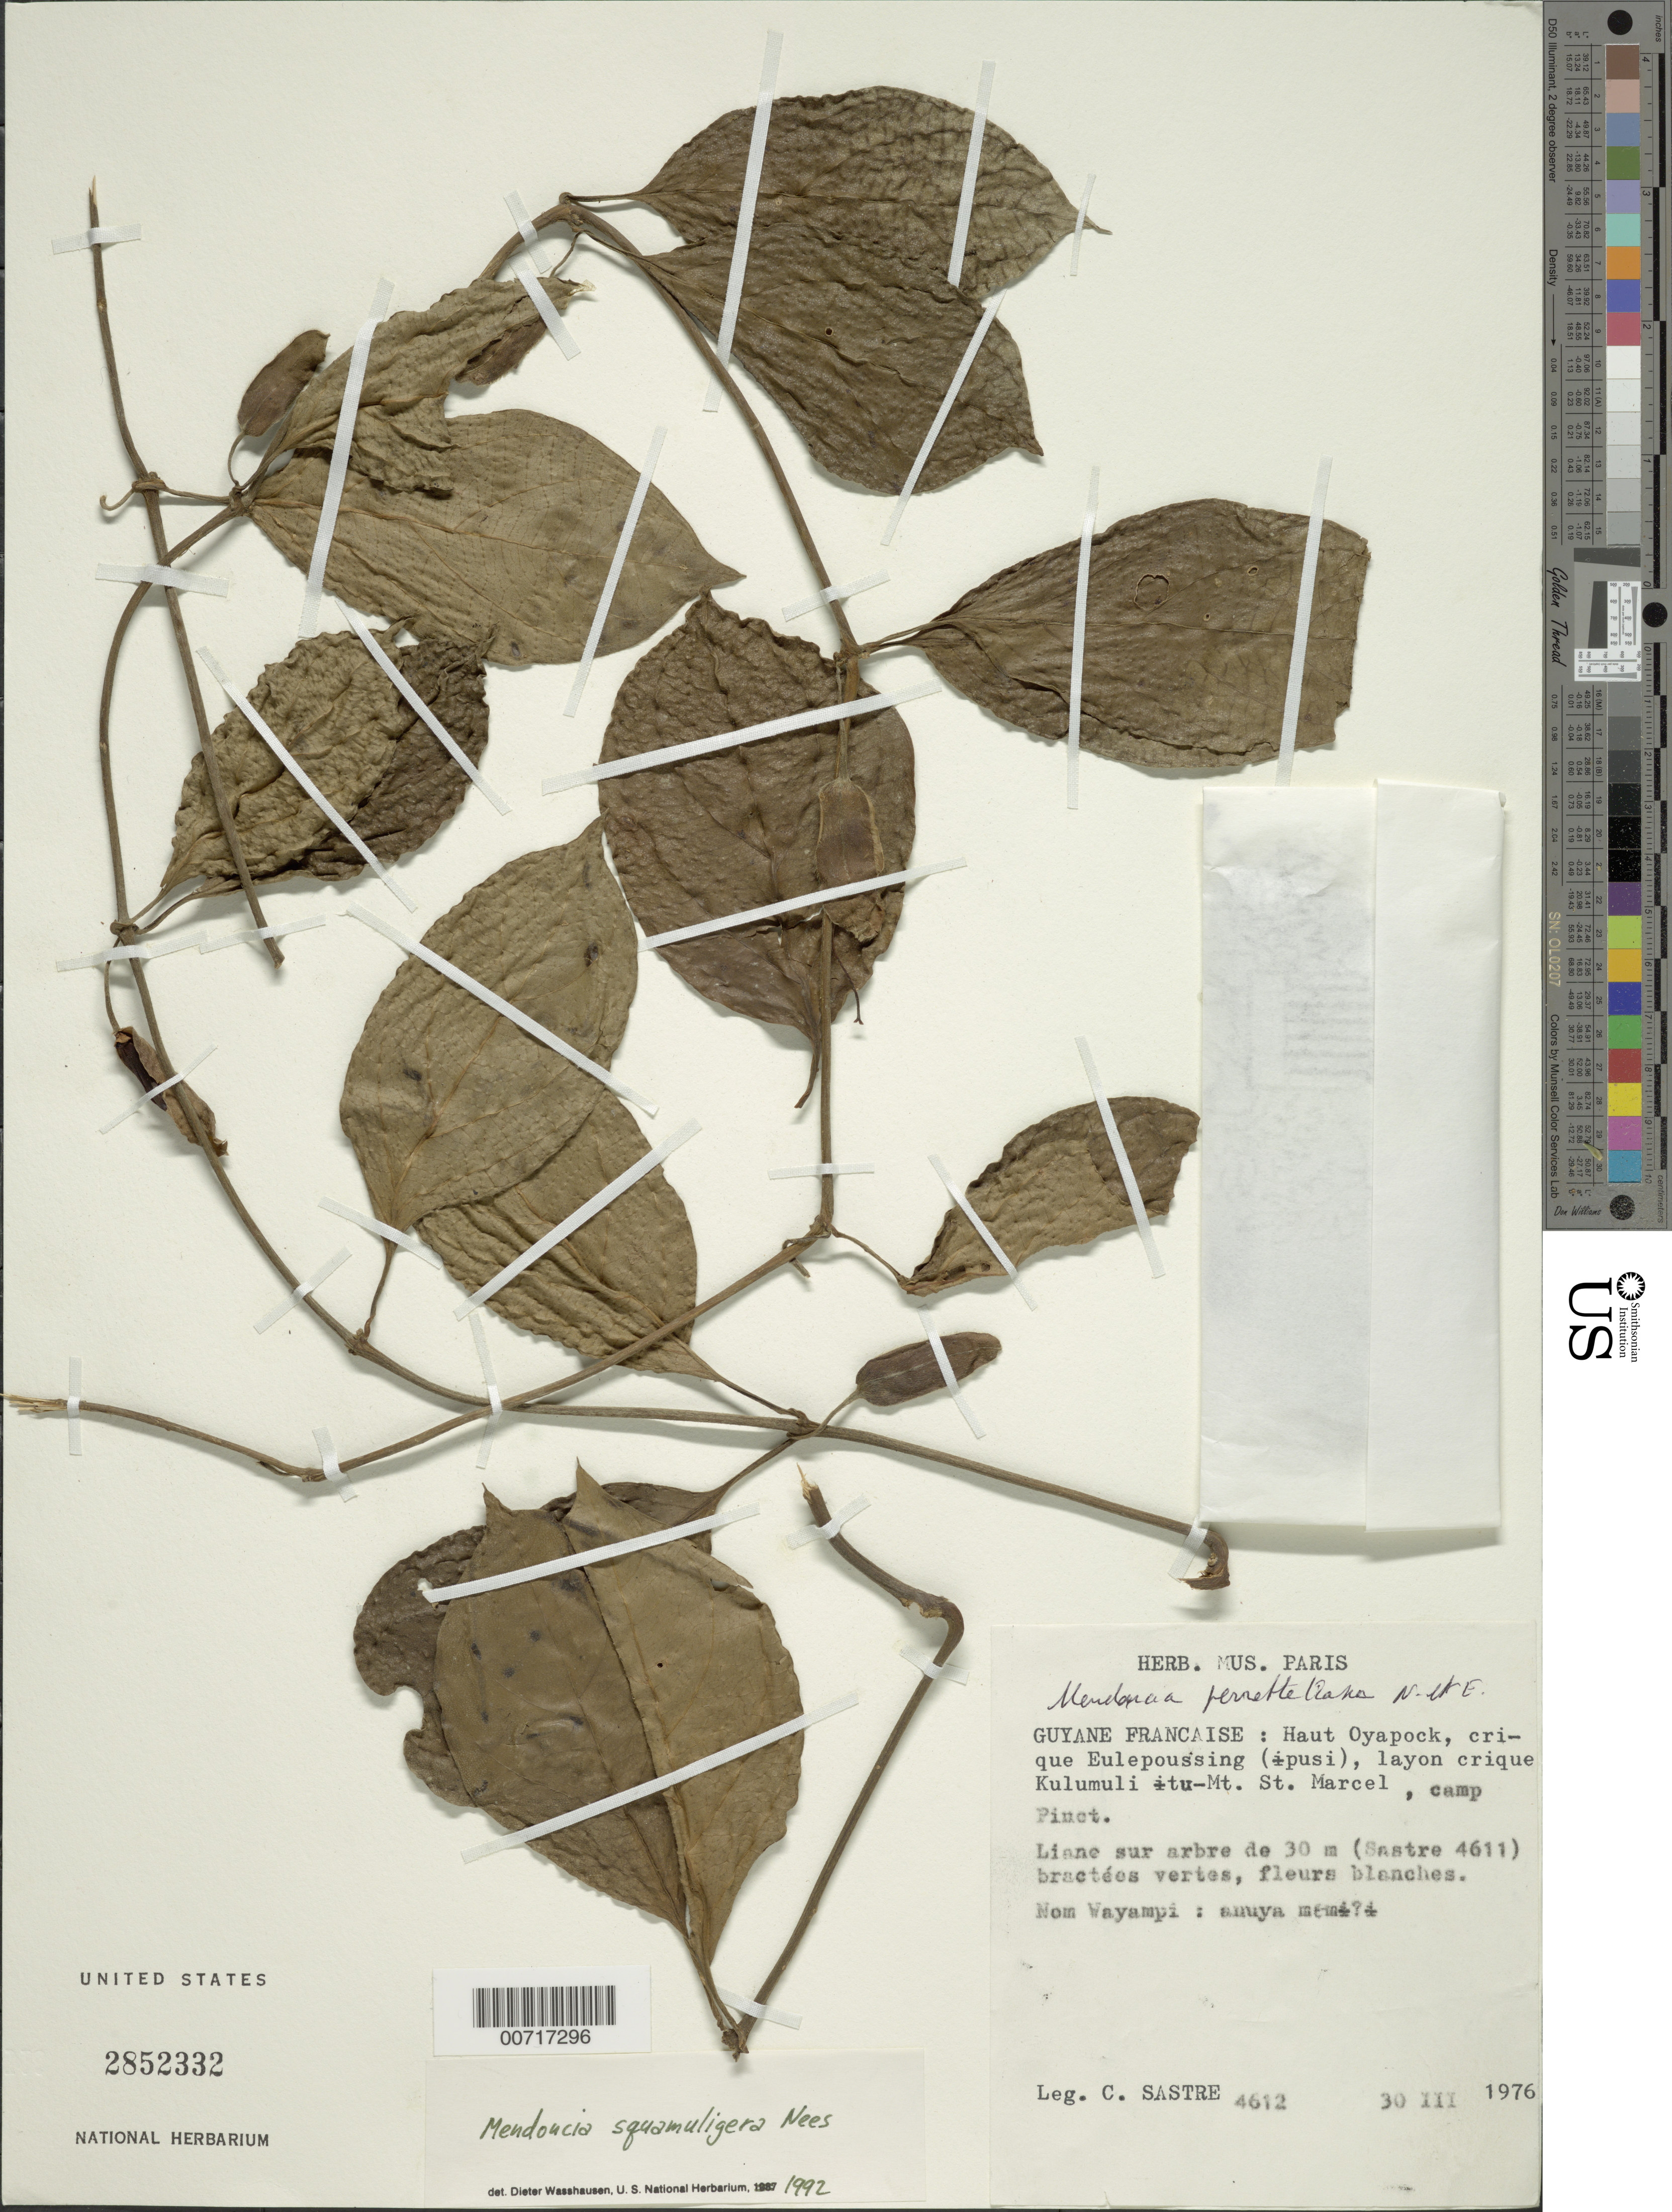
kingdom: Plantae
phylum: Tracheophyta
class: Magnoliopsida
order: Lamiales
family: Acanthaceae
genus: Mendoncia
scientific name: Mendoncia squamuligera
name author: Nees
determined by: Wasshausen, Dieter C., (BOT), Smithsonian Institution - National Museum of Natural History (UNITED STATES)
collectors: C. H. L. Sastre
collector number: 4612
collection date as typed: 30-Mar-76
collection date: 1976-03-30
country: French Guiana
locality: Haut Oyapock, crique Eulepoussing, Mt. St. Marcel, layon crique Kulumuli, camp Pinot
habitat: Sur arbre de 30 m (Sastre 4611)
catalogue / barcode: US 2852332